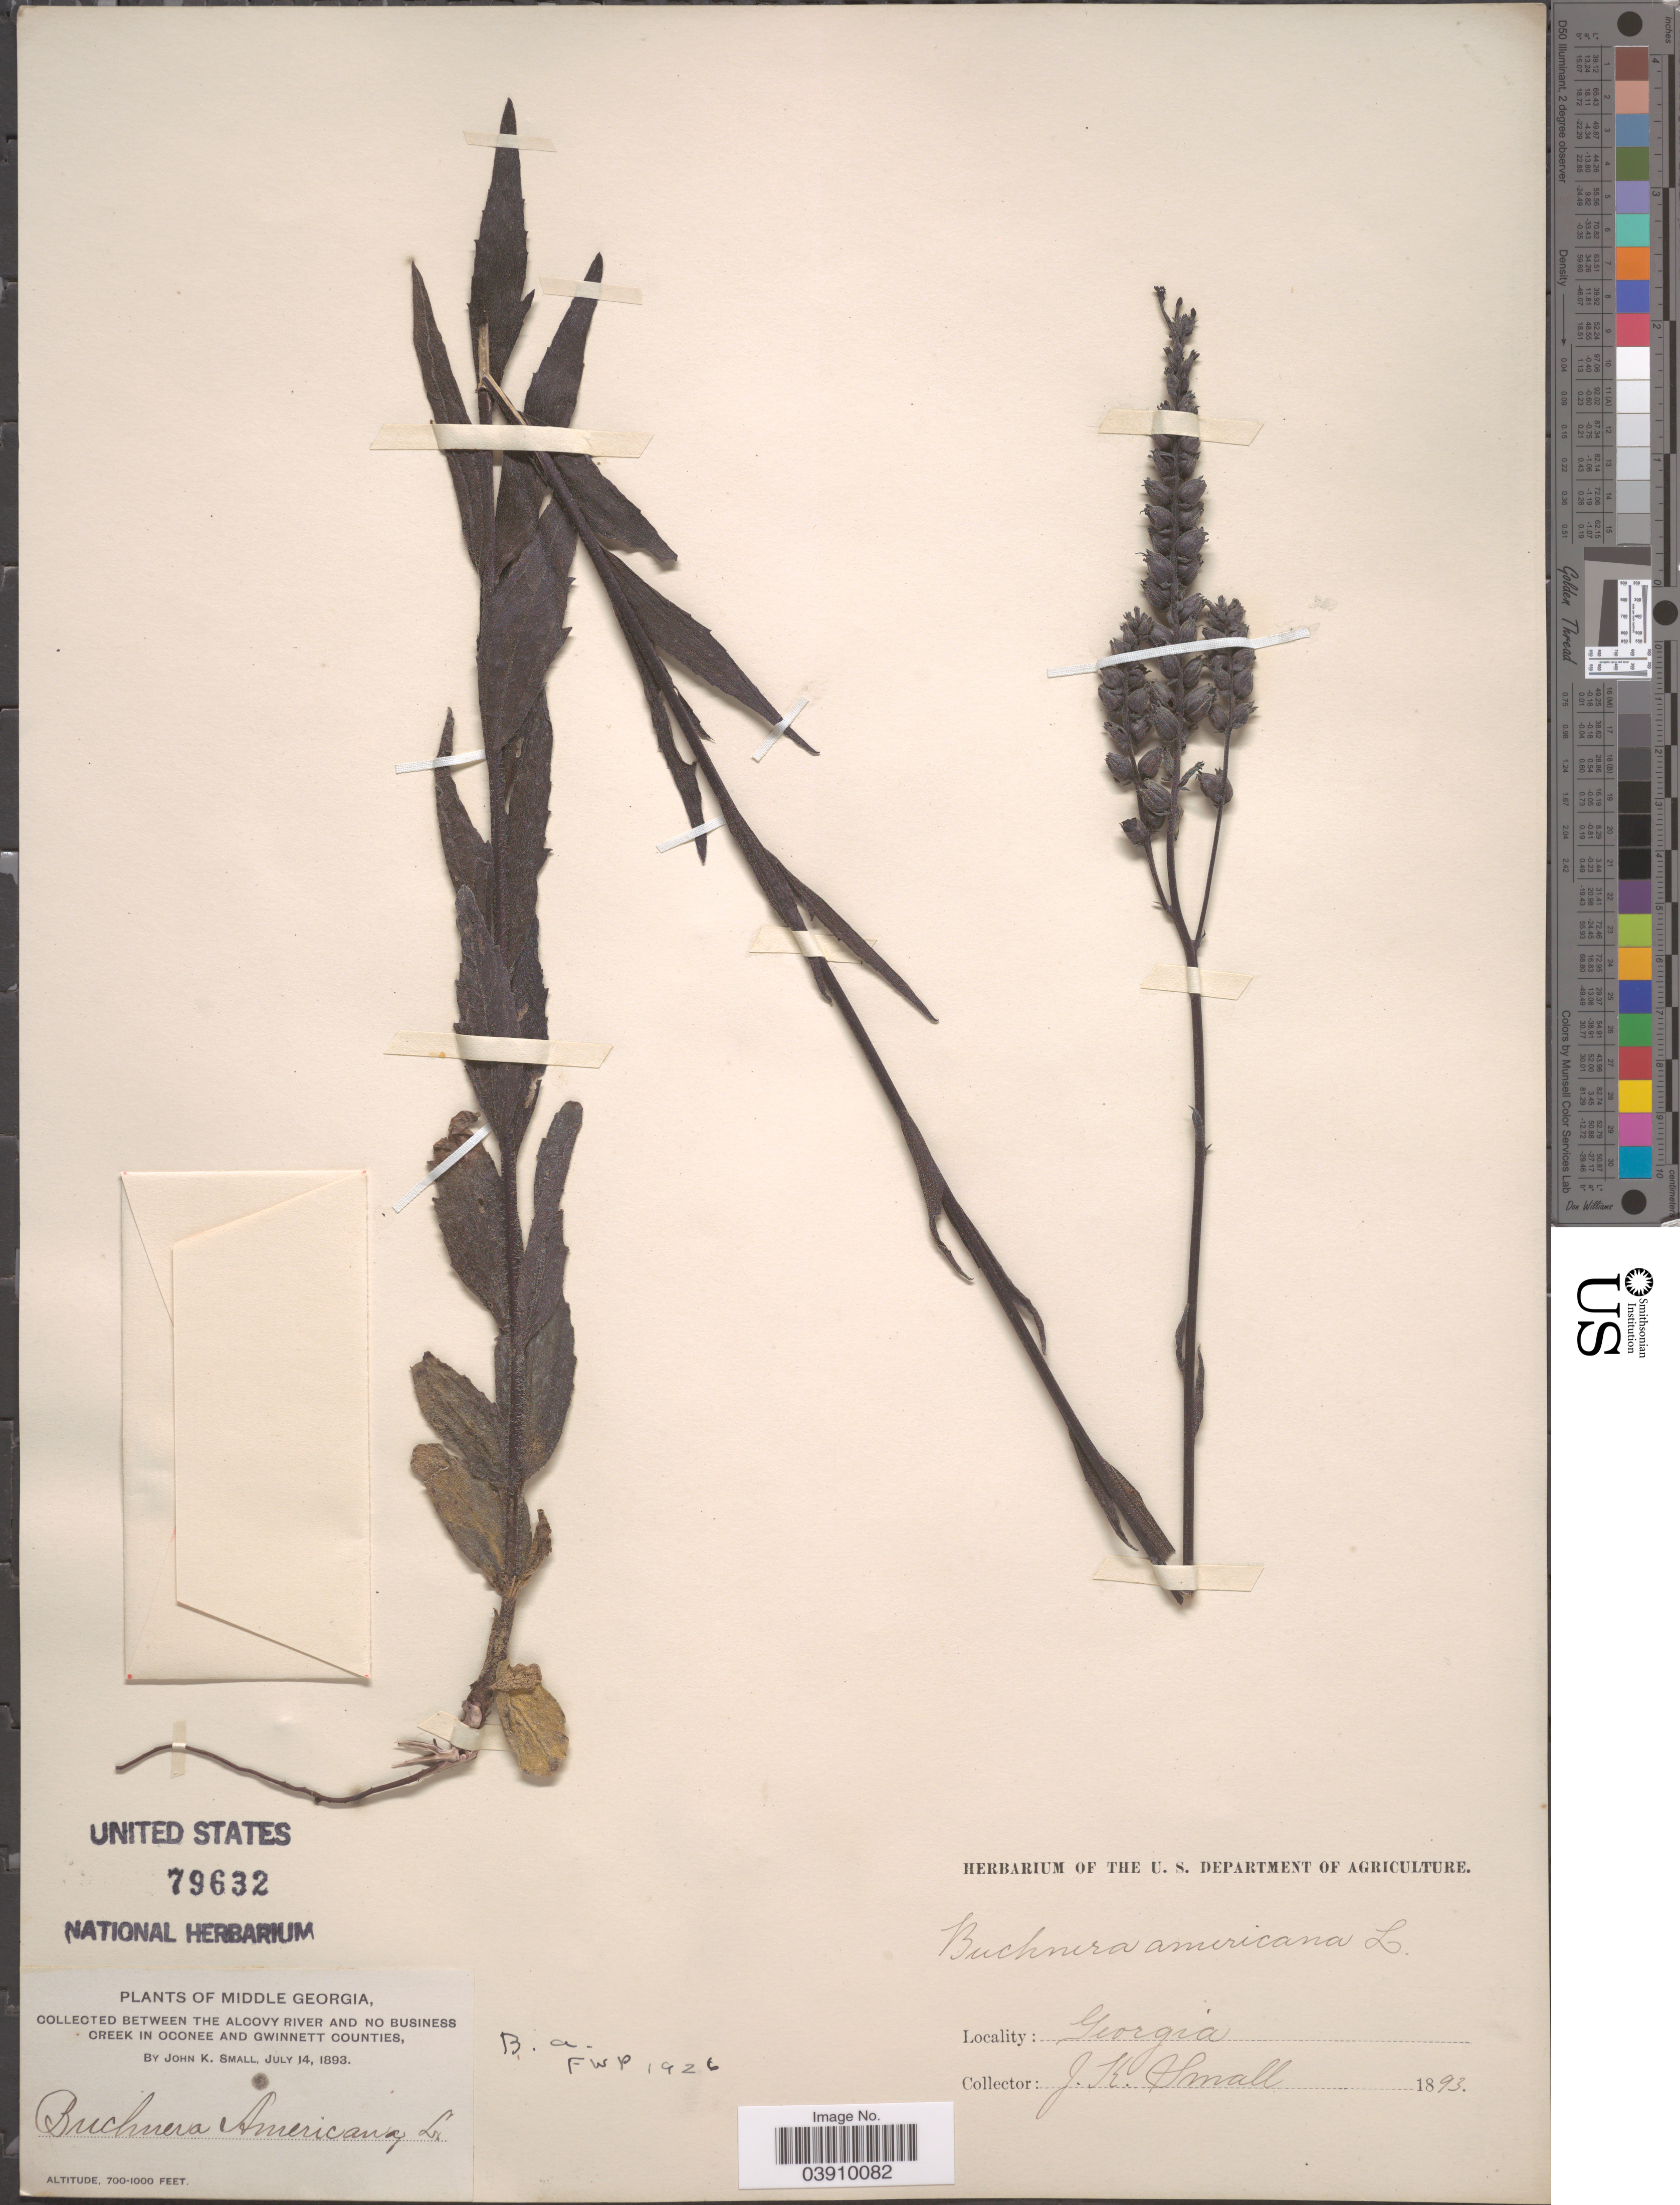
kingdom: Plantae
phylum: Tracheophyta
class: Magnoliopsida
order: Lamiales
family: Orobanchaceae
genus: Buchnera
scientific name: Buchnera americana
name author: L.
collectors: J. K. Small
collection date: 1893-07-14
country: United States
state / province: Georgia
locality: Middle Georgia. Between the Alcovy River and No Business Creek in Oconee and Gwinnett Counties.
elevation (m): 213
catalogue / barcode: US 79632